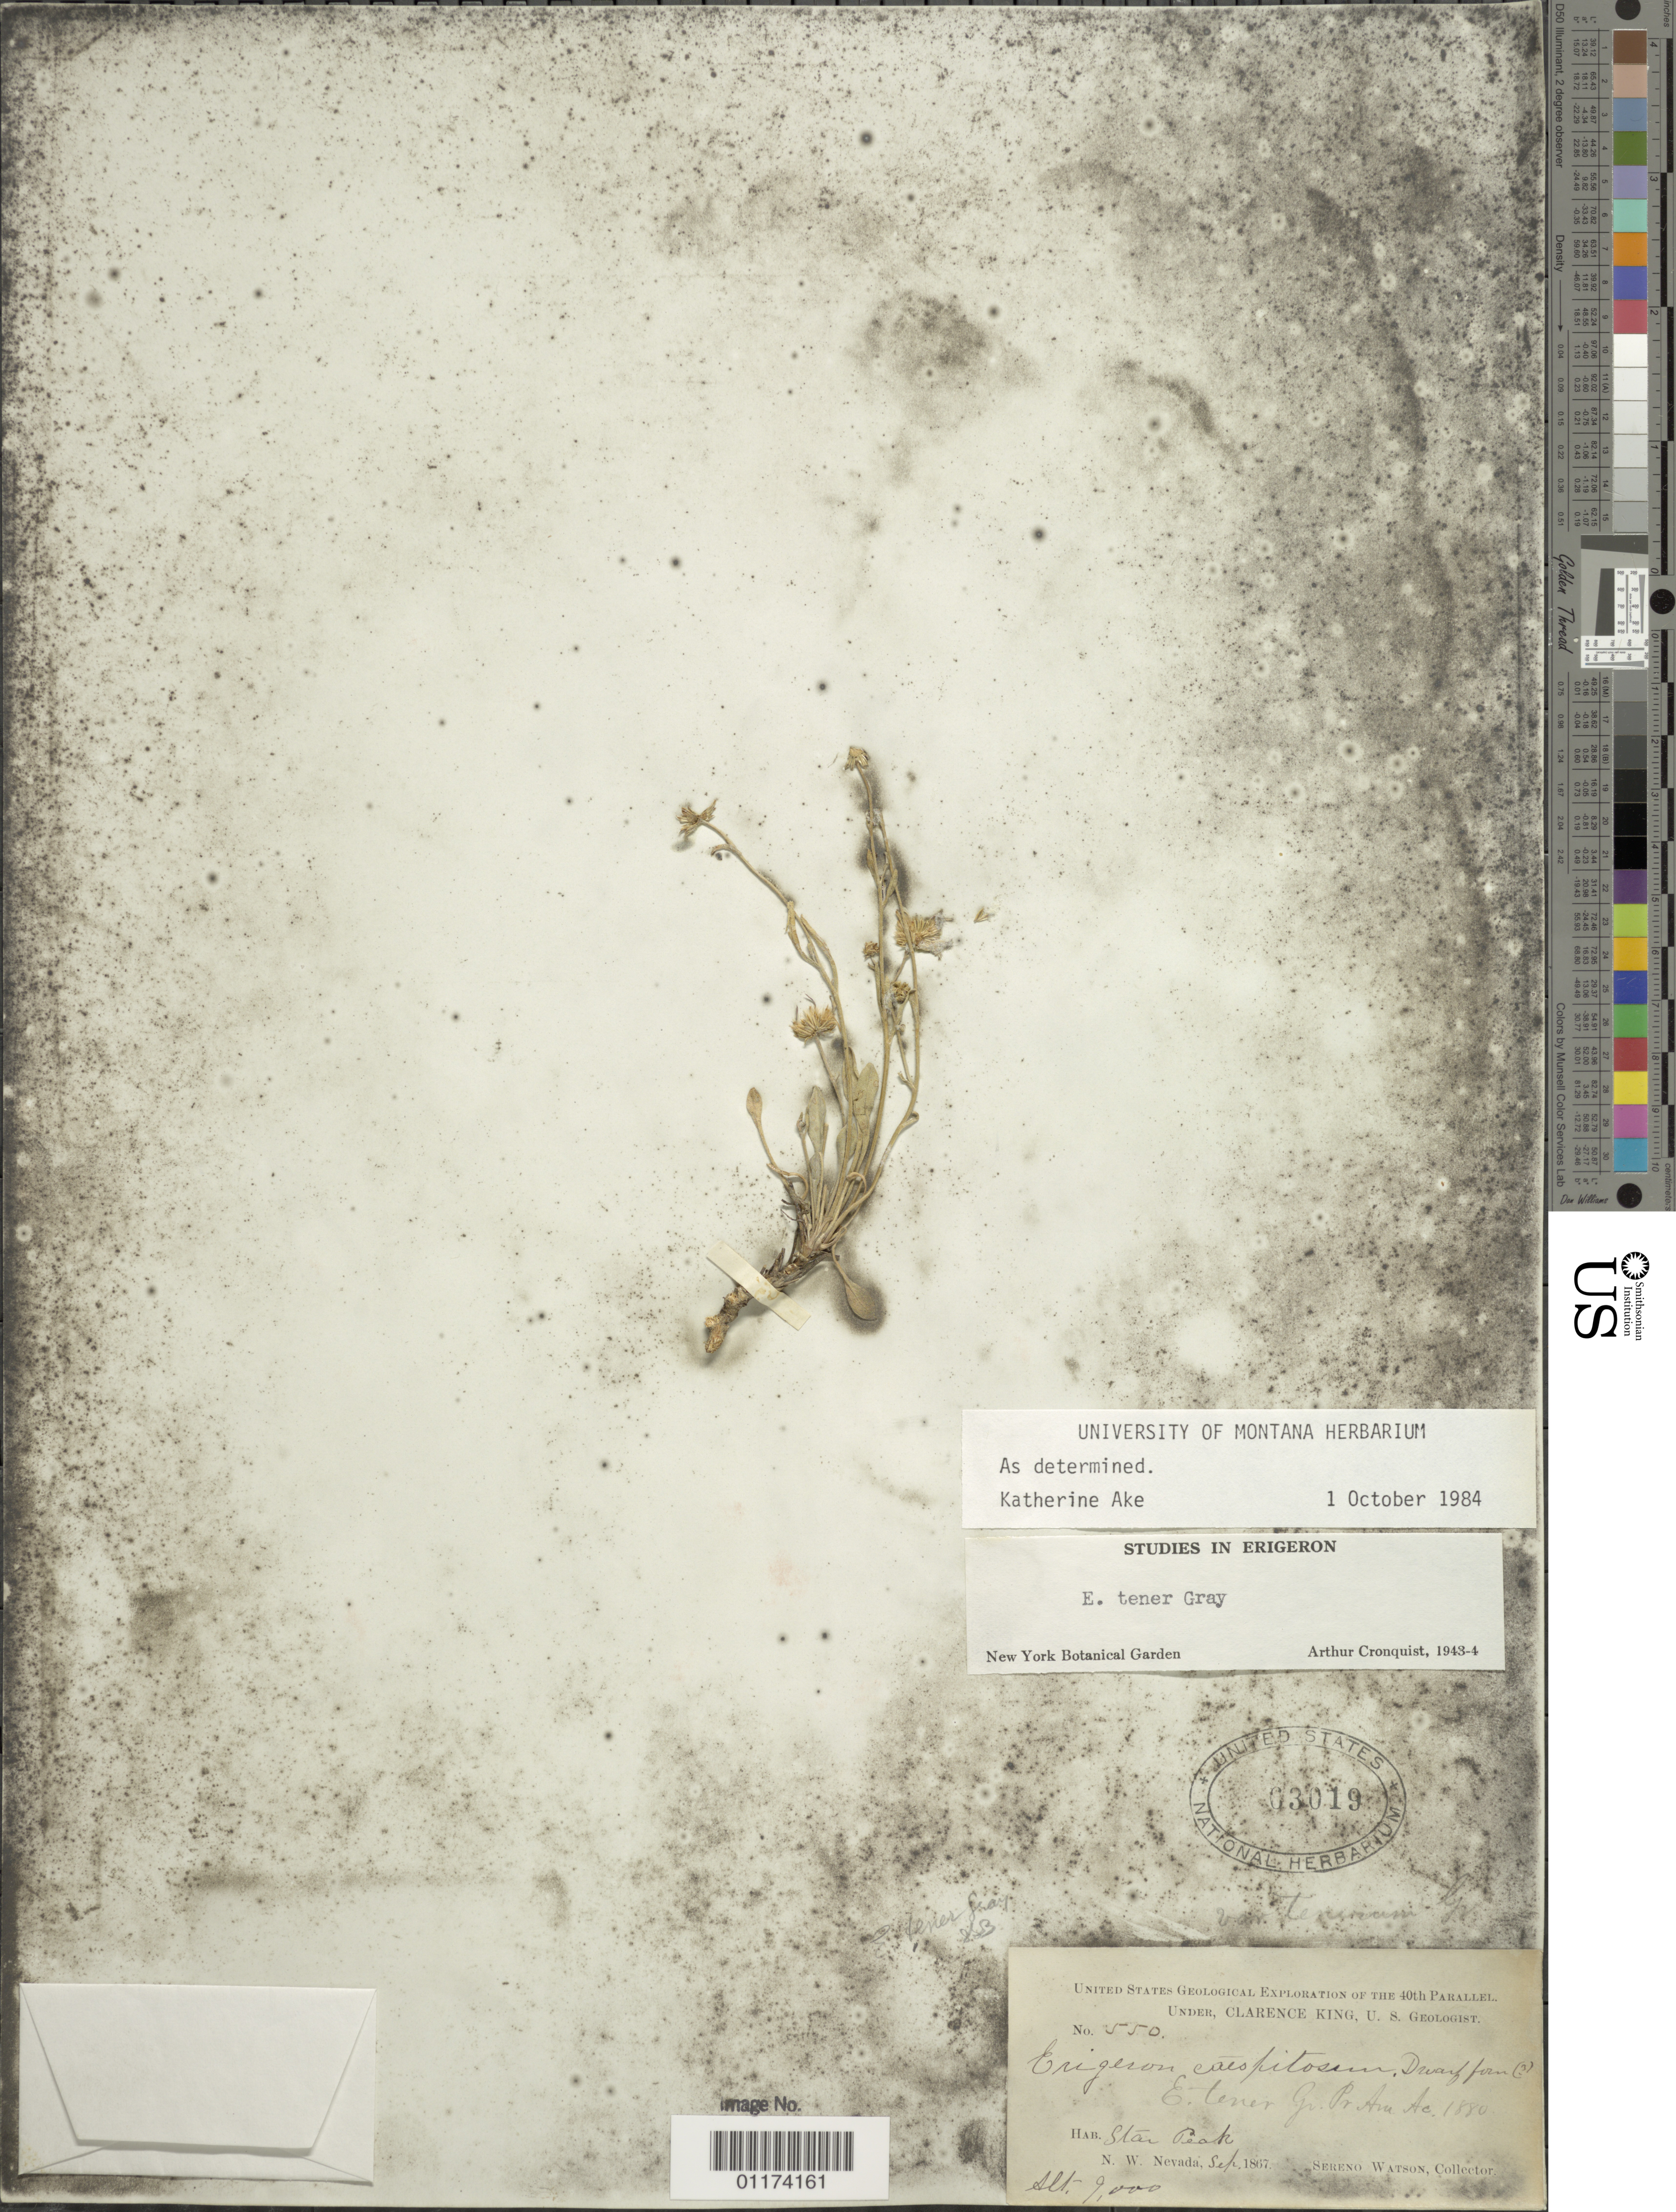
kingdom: Plantae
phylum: Tracheophyta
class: Magnoliopsida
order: Asterales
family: Asteraceae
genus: Erigeron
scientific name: Erigeron tener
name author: A. Gray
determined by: Cronquist, A. J.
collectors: S. Watson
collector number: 550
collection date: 1867-09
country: United States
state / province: Nevada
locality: Star Peak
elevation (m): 2743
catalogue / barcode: US 63019